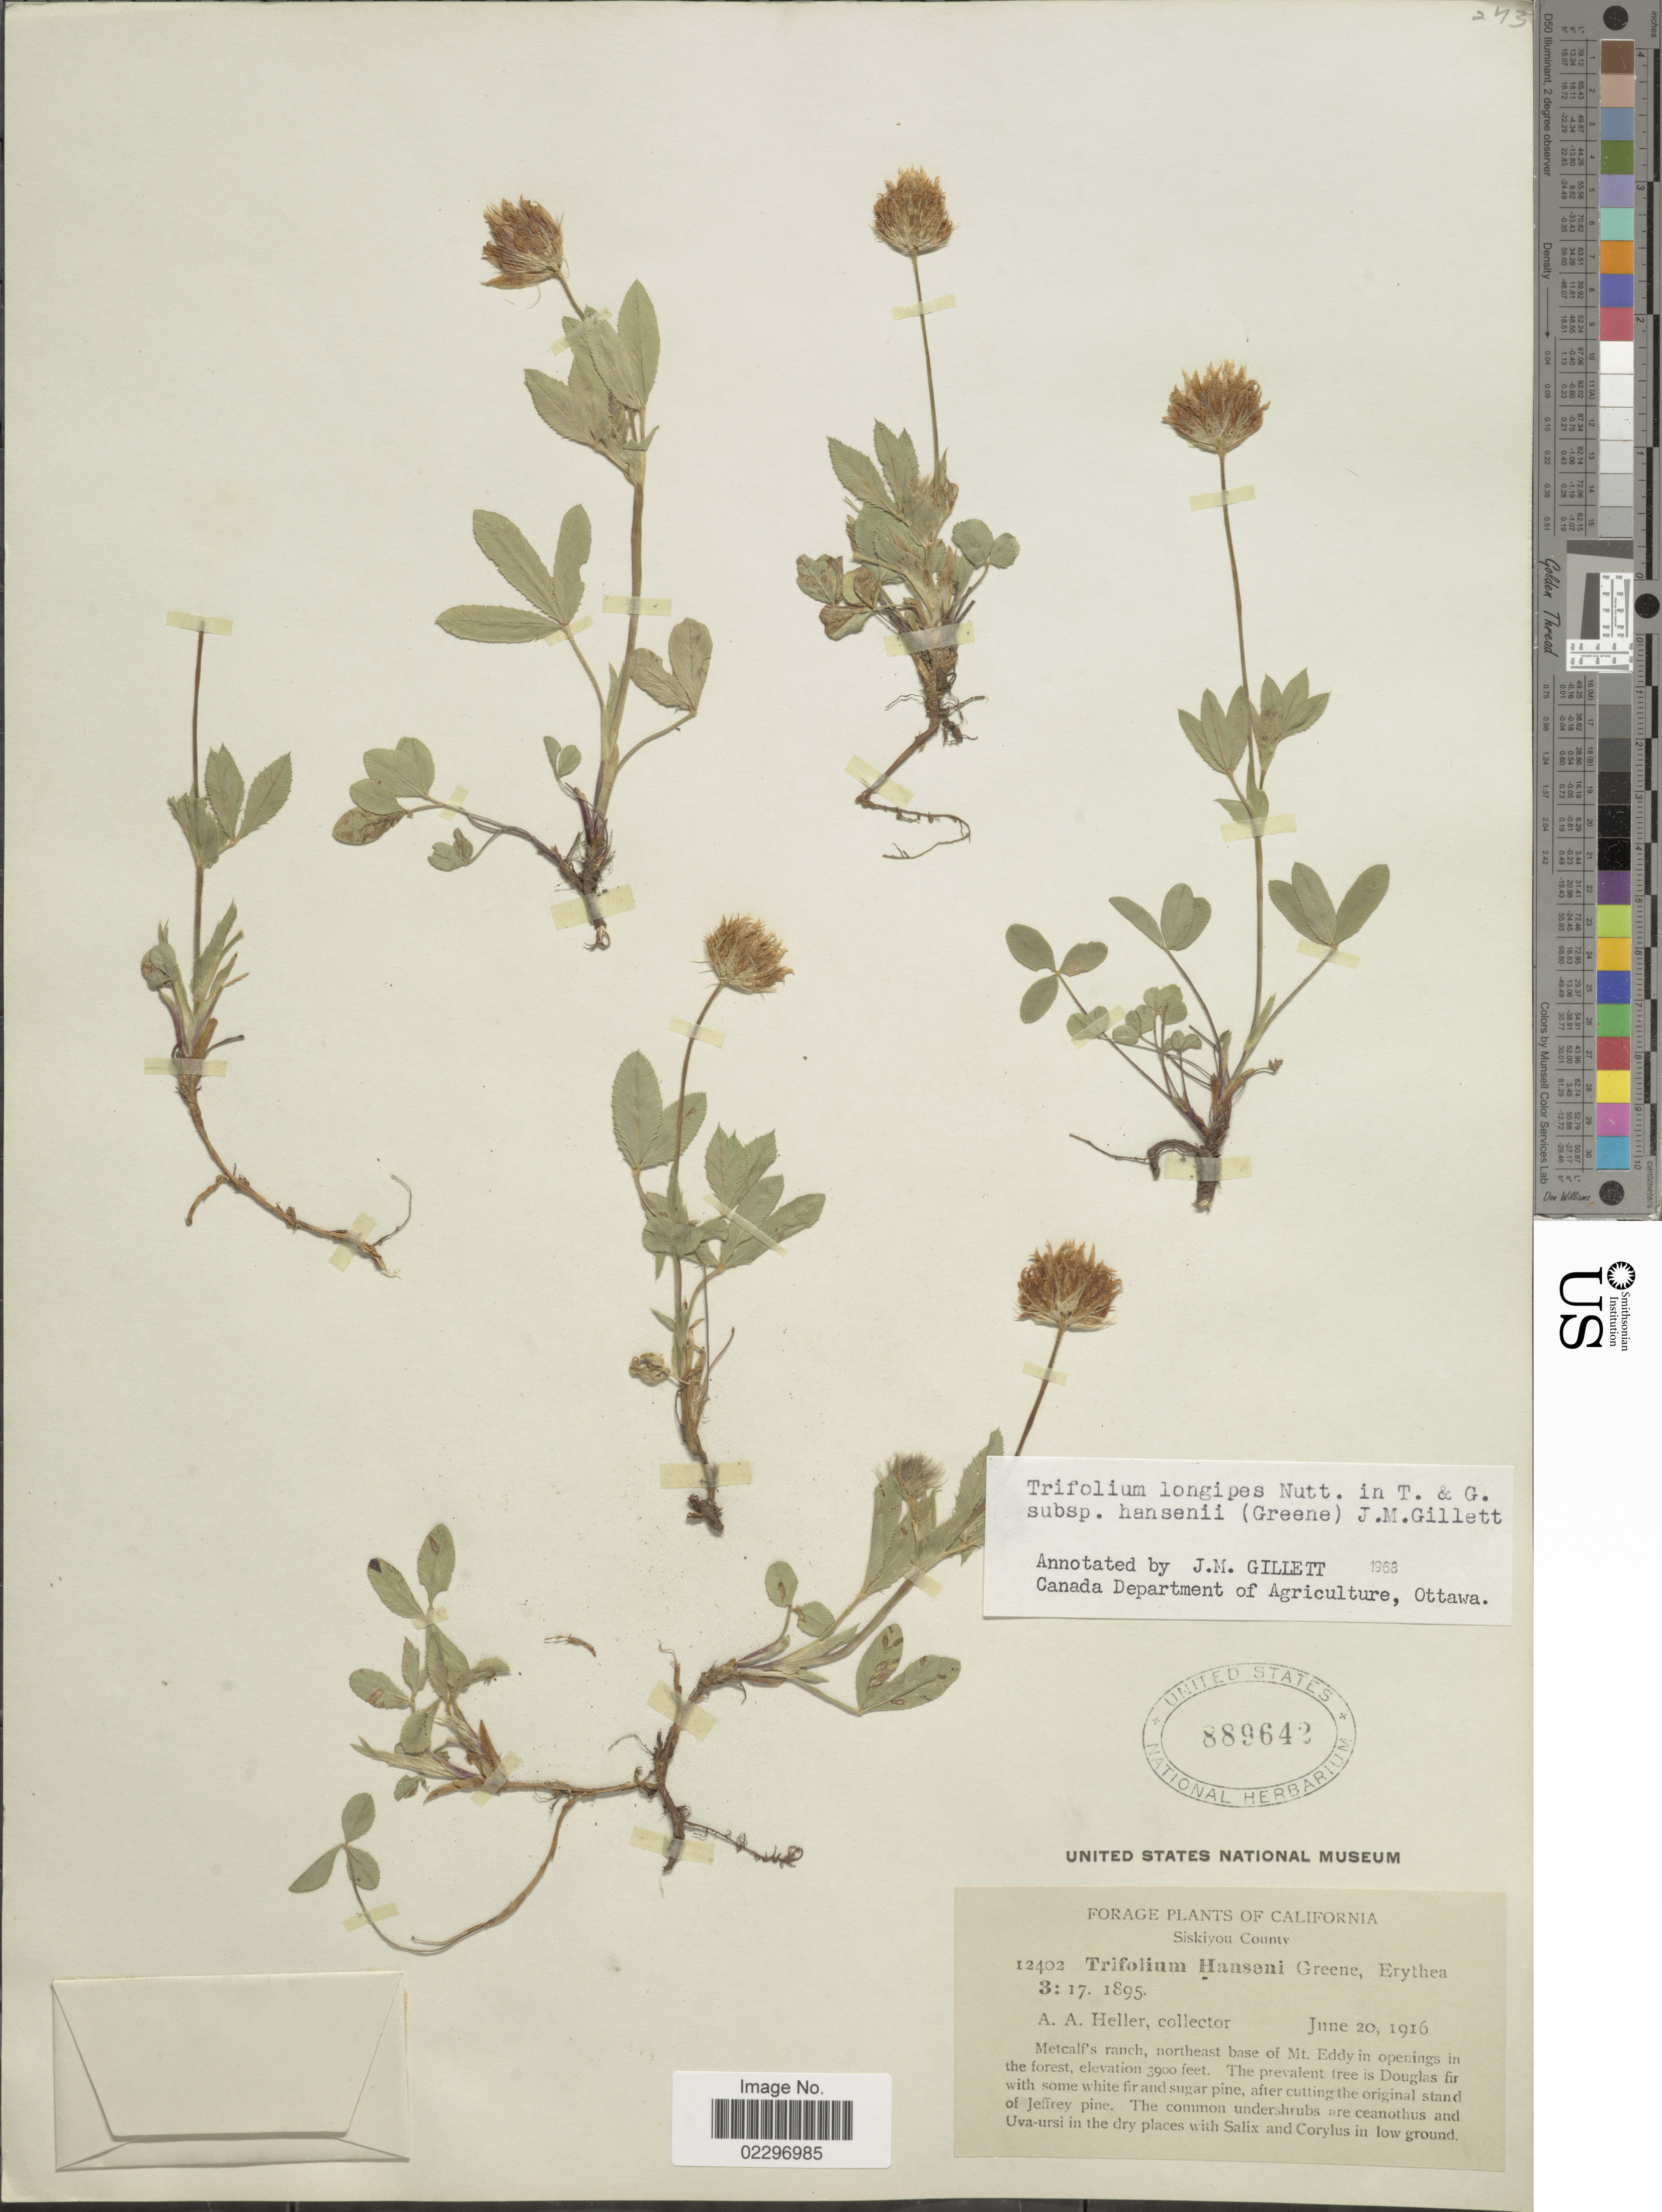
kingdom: Plantae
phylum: Tracheophyta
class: Magnoliopsida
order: Fabales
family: Fabaceae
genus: Trifolium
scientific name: Trifolium longipes subsp. hansenii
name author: (Greene) J.M. Gillett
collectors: A. A. Heller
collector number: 12402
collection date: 1916-06-20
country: United States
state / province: California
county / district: Siskiyou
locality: Siskiyou County, Metcalf's ranch, northeast base of Mt Eddy in opening in the forest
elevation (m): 1189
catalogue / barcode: US 889642